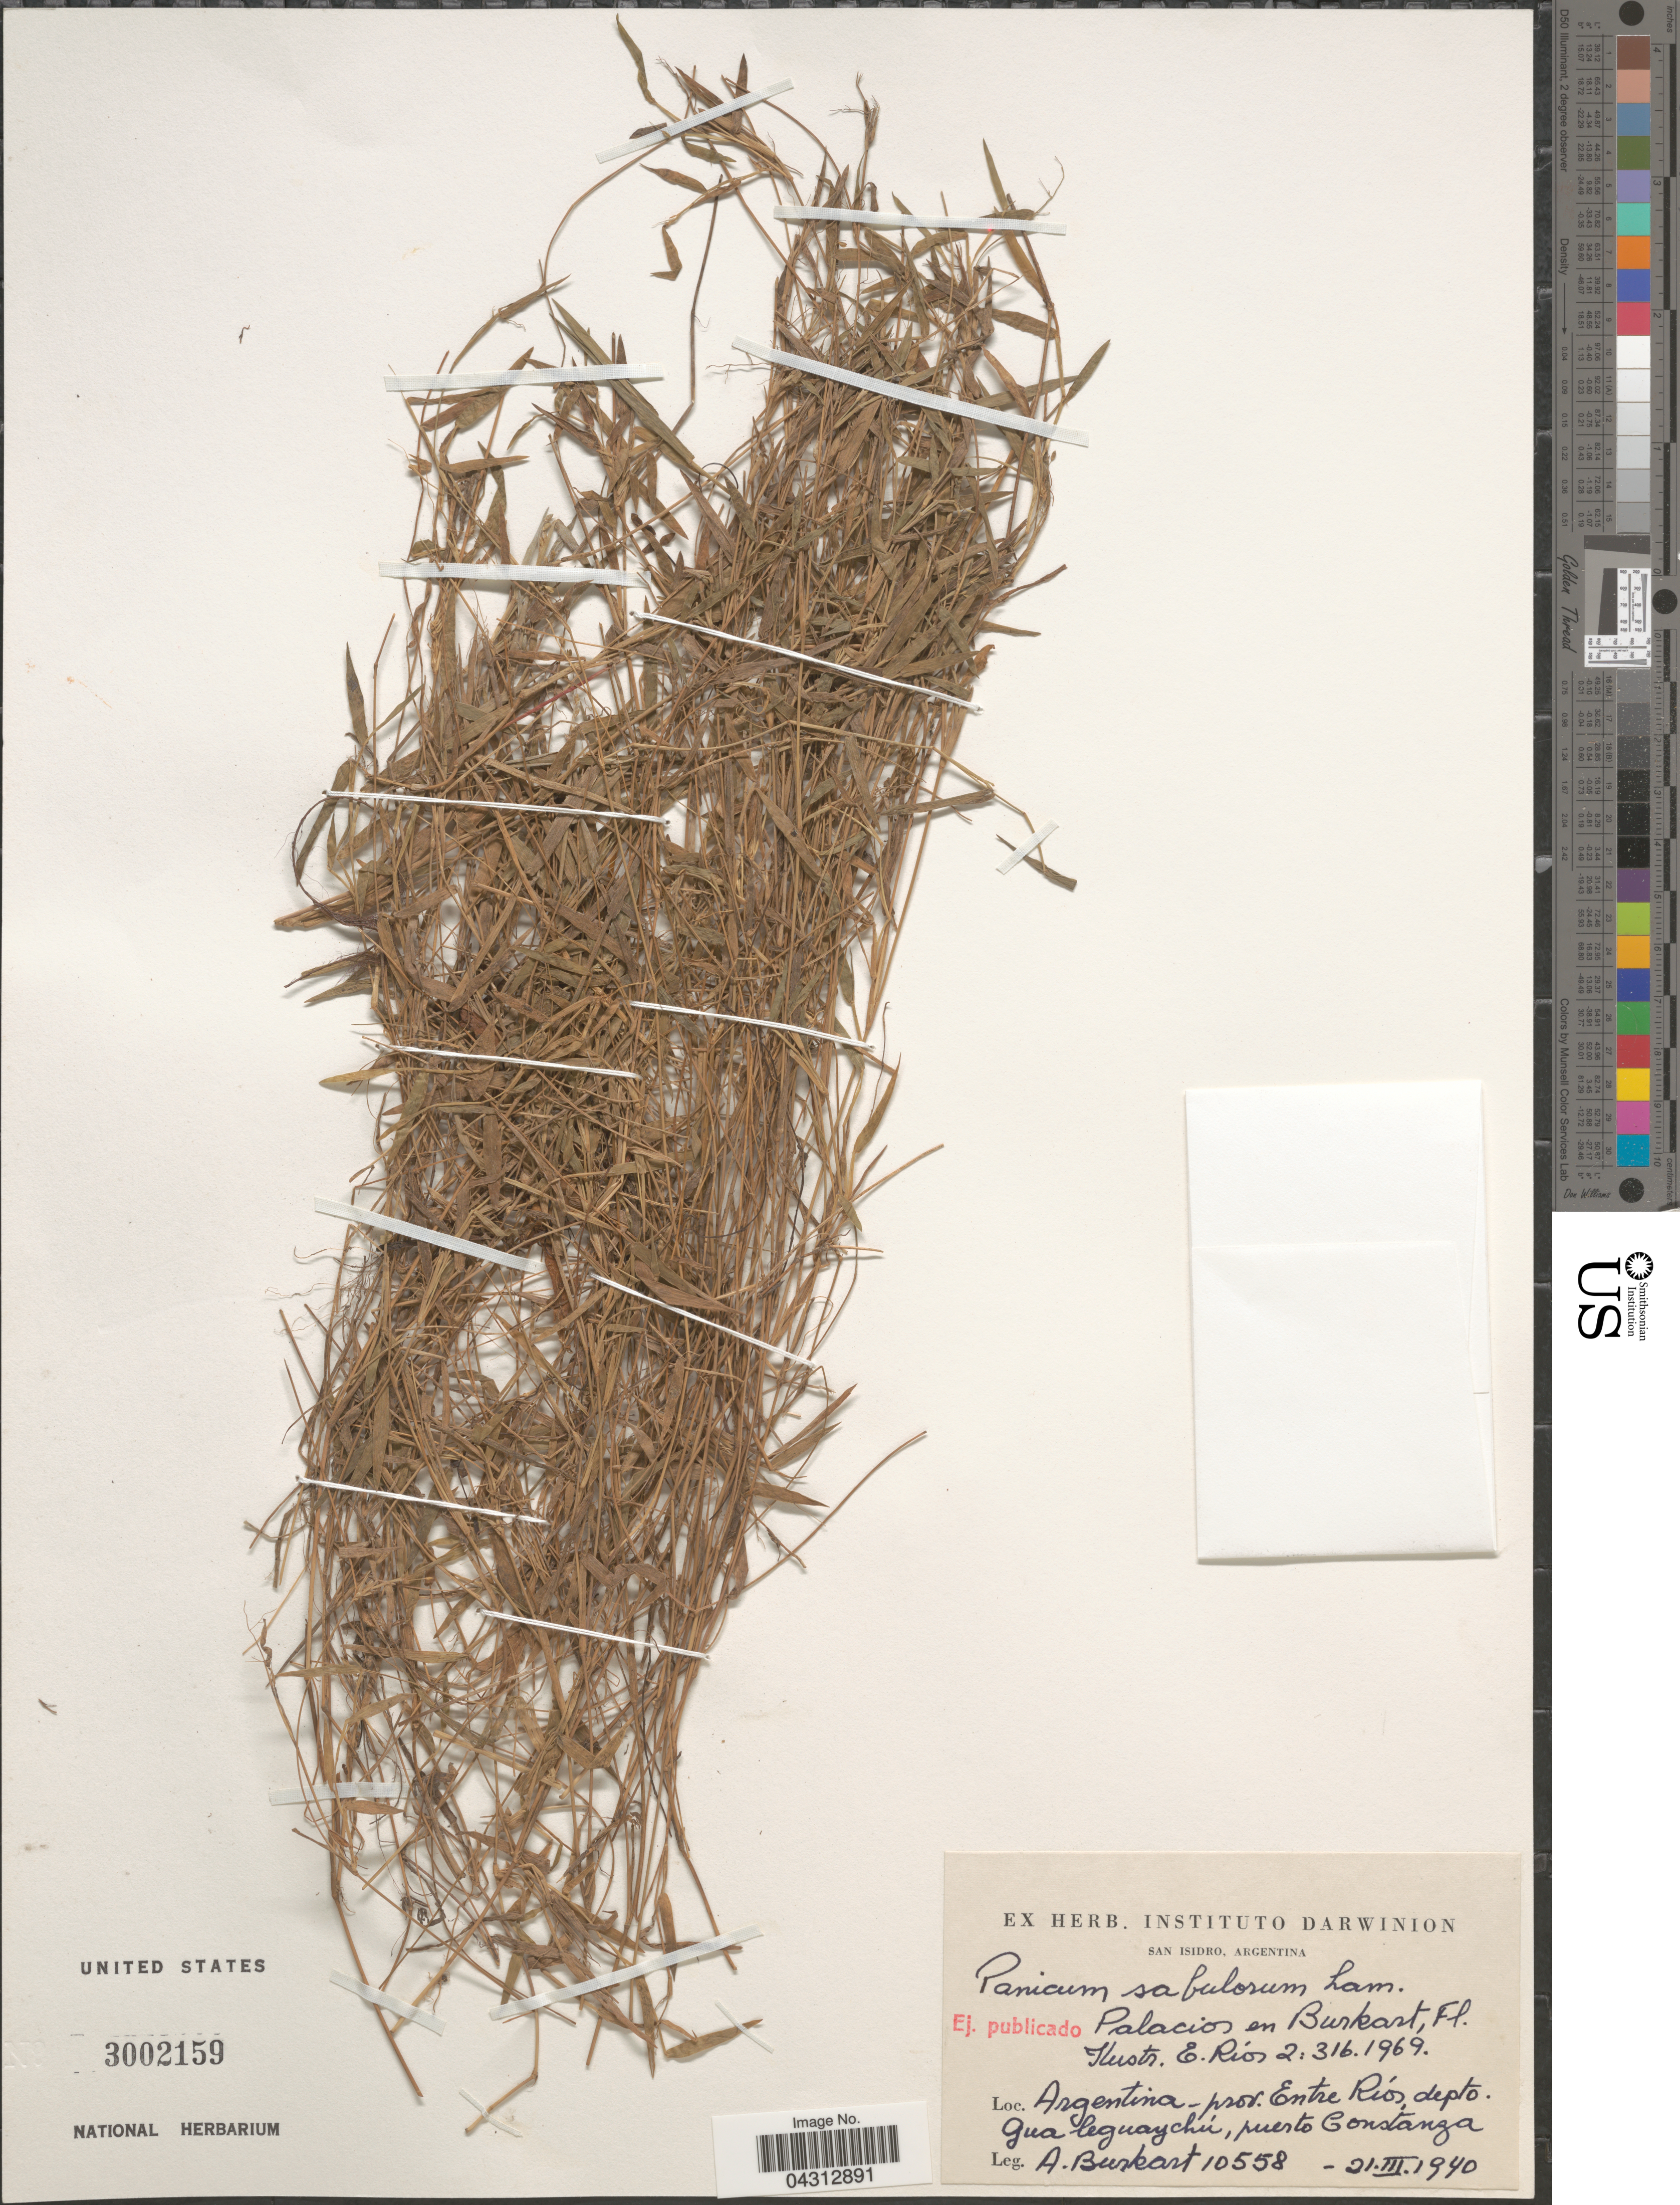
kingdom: Plantae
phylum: Tracheophyta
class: Liliopsida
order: Poales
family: Poaceae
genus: Dichanthelium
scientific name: Dichanthelium sabulorum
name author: (Lam.) Gould & C.A. Clark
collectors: A. E. Burkart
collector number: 10558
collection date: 1940-03-21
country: Argentina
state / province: Entre Rios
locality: Depto. Gualeguaychú, puerto Constanza.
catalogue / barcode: US 3002159